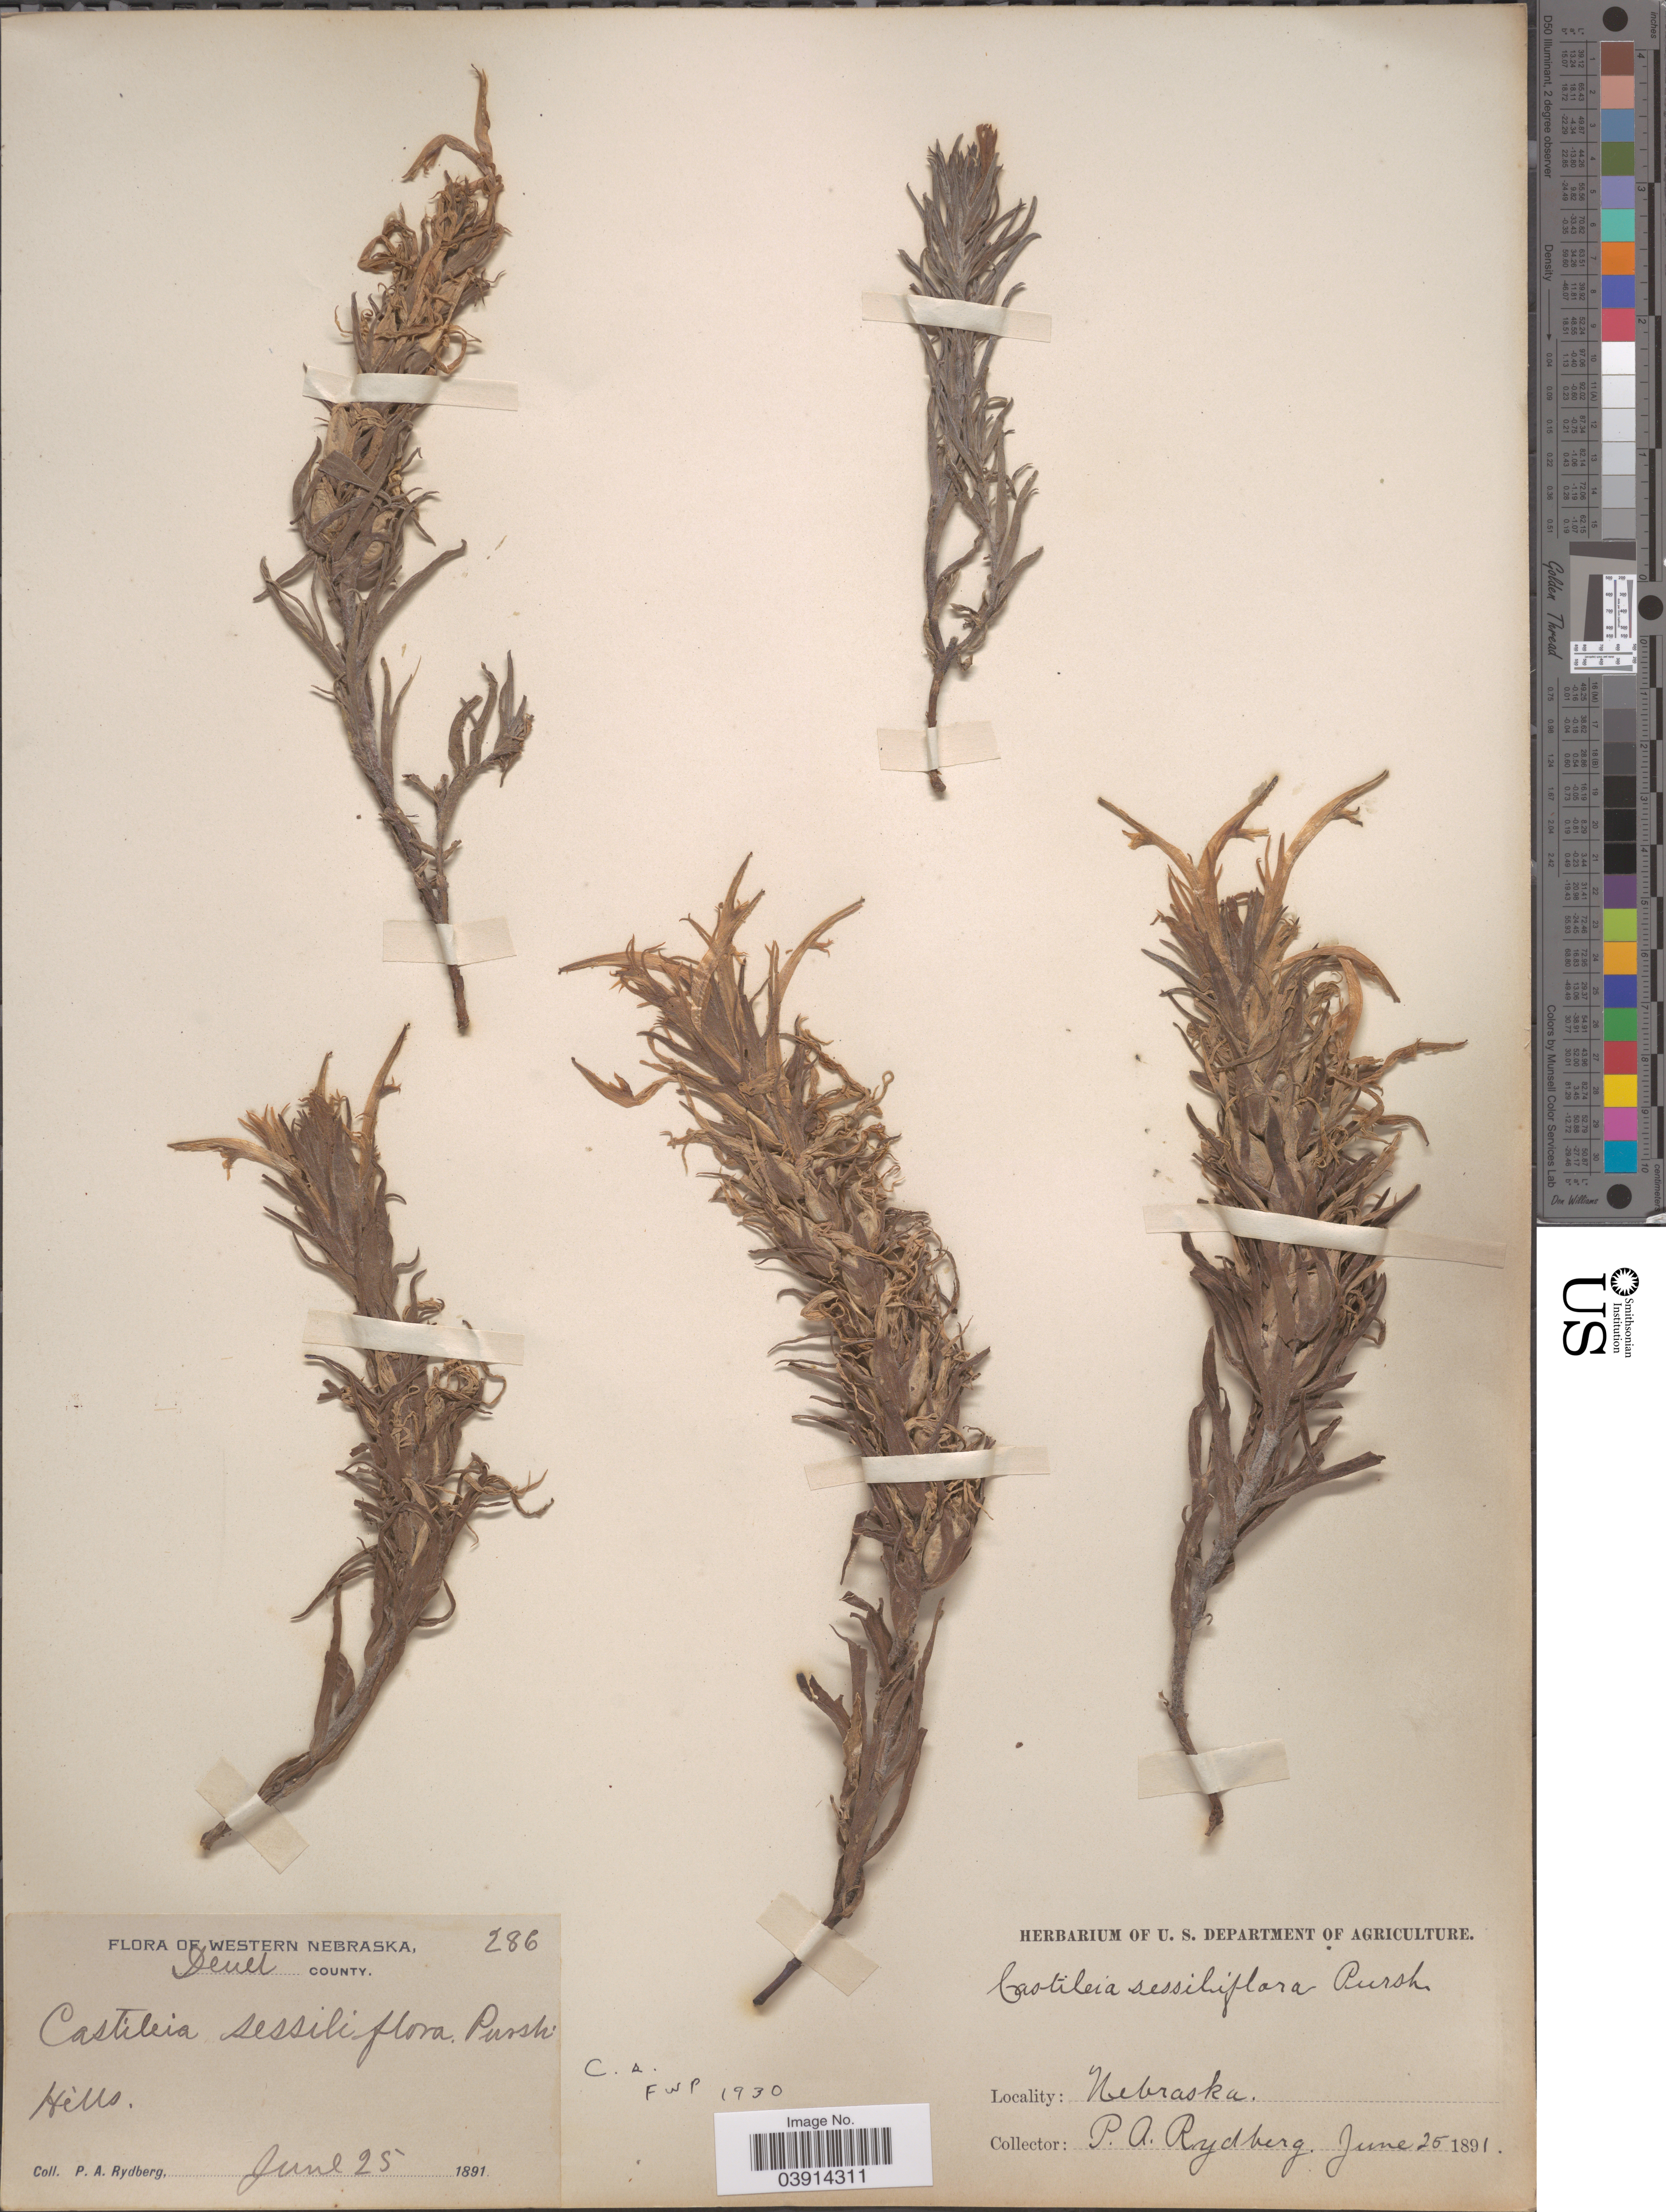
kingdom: Plantae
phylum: Tracheophyta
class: Magnoliopsida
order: Lamiales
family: Orobanchaceae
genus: Castilleja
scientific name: Castilleja sessiliflora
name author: Pursh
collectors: P. A. Rydberg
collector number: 286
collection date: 1891-06-25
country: United States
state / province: Nebraska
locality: Western Nebraska. Denel County. Hills